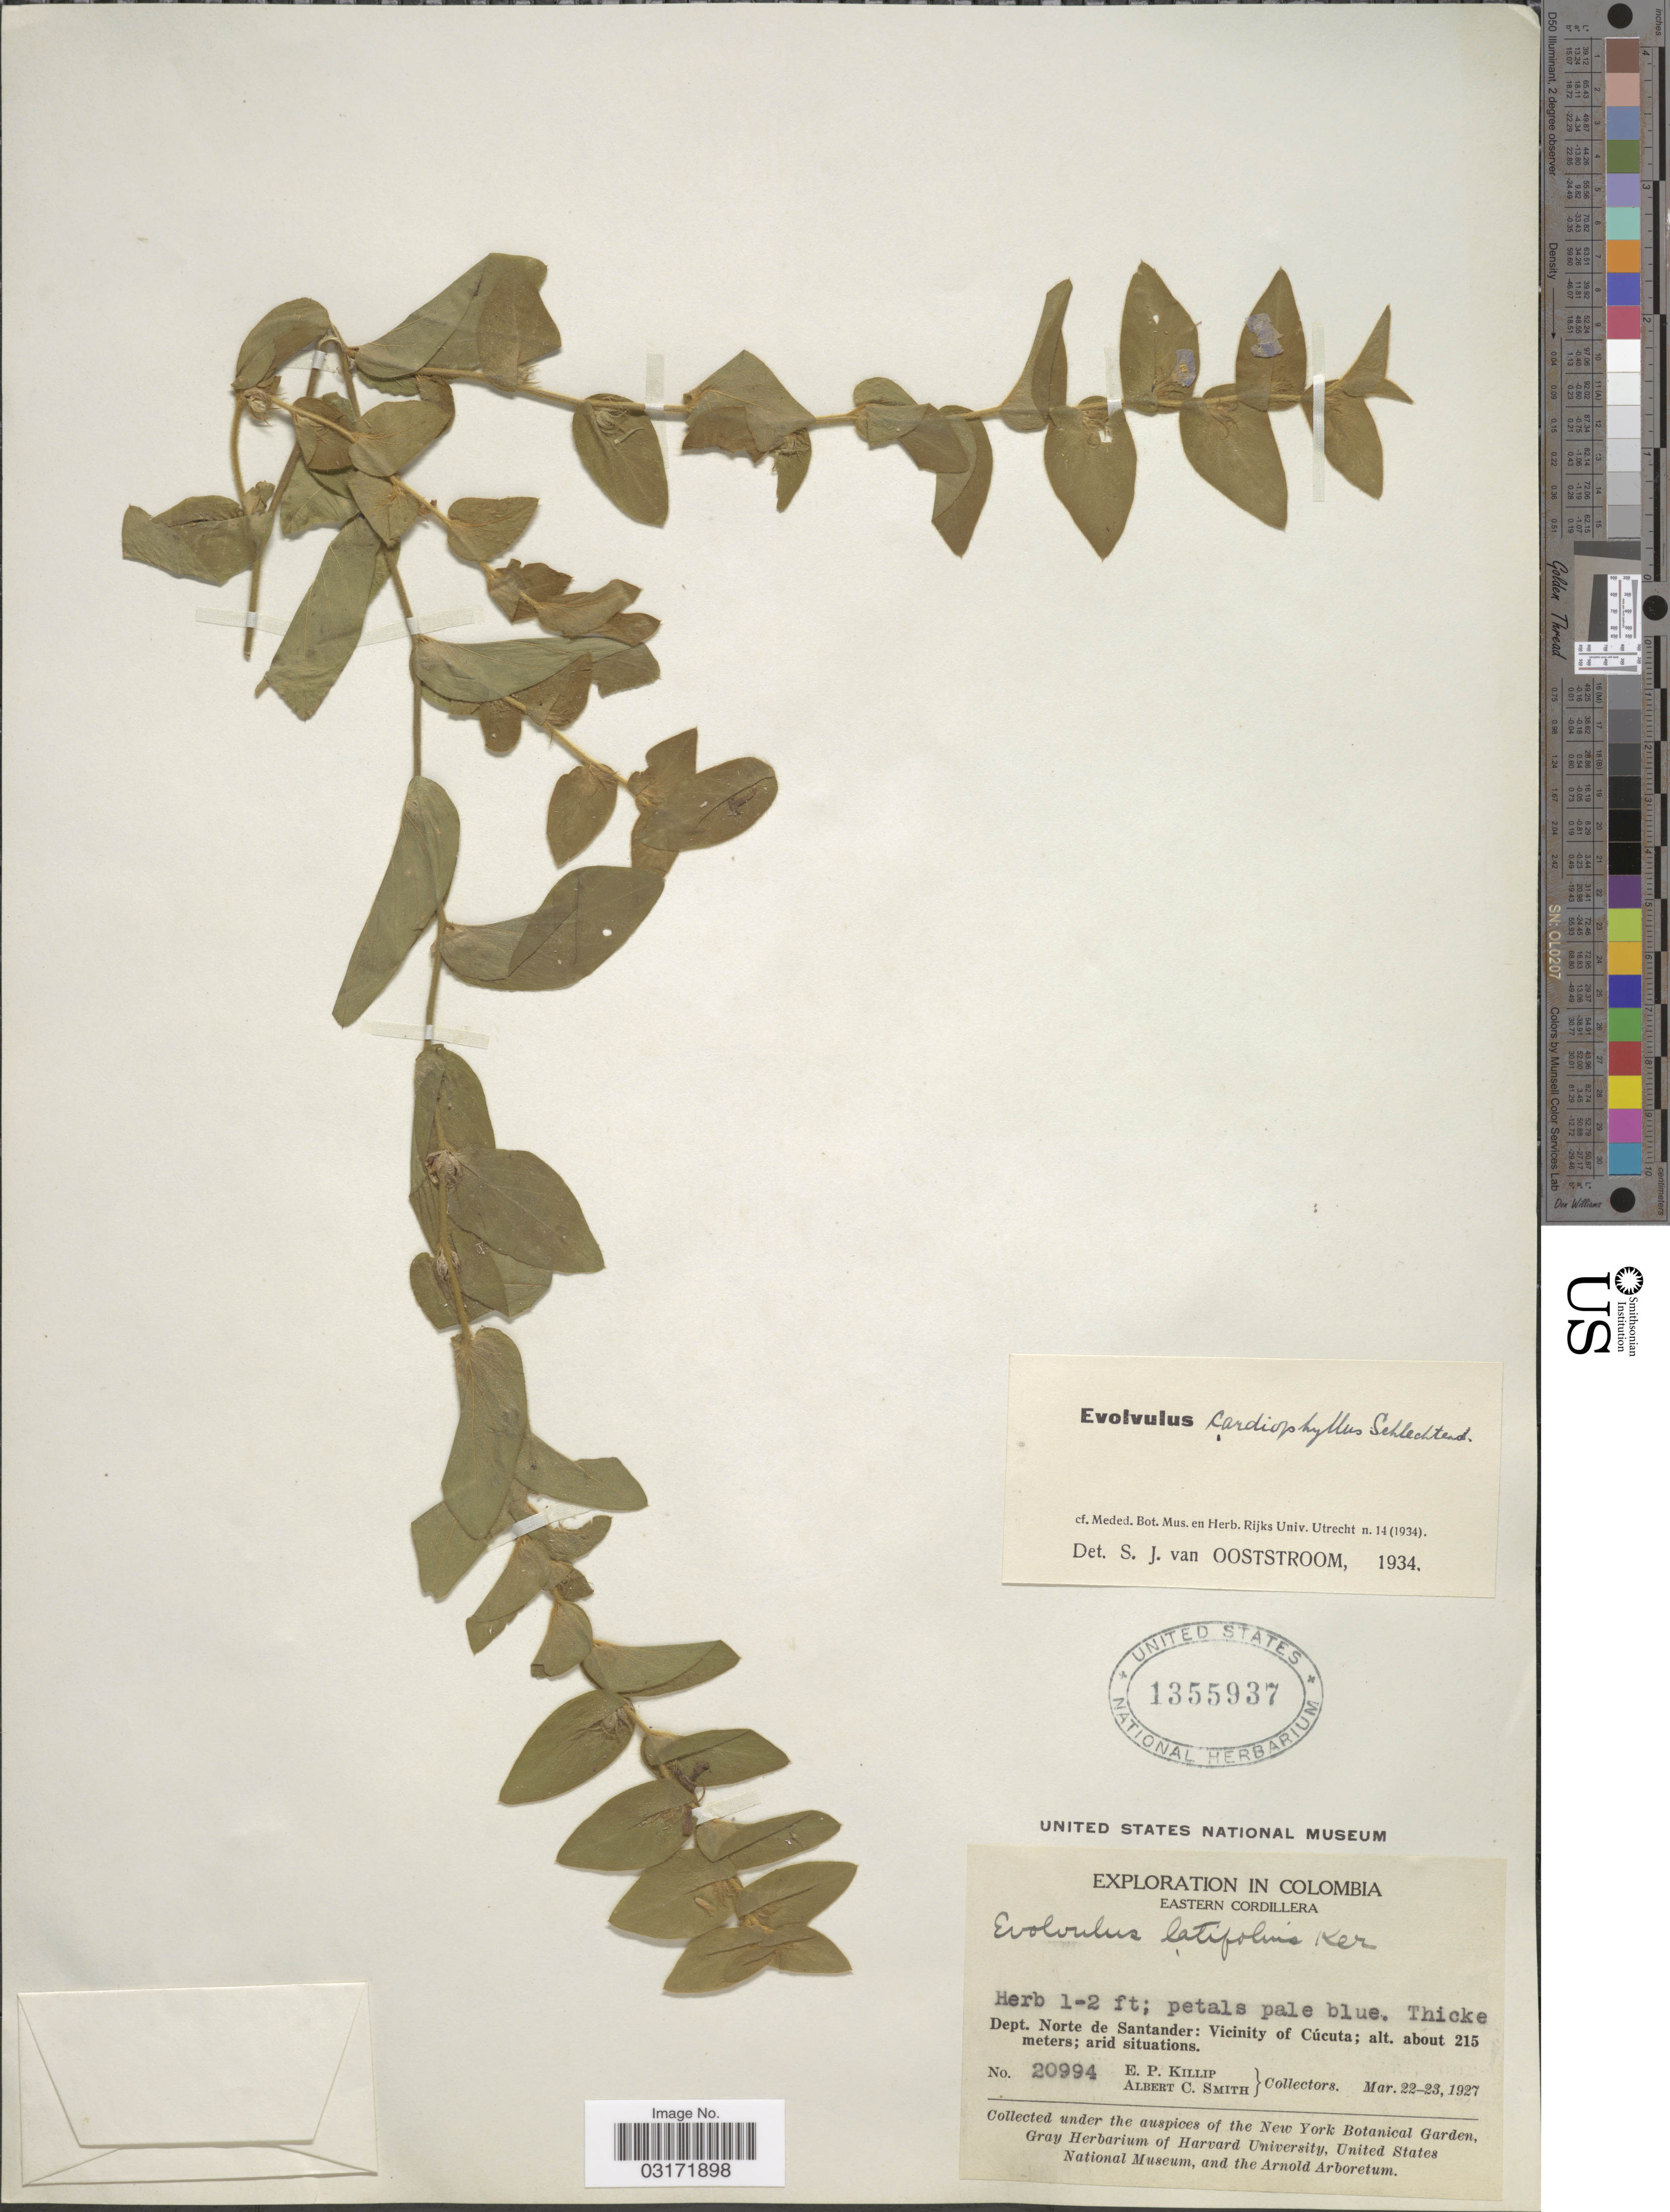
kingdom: Plantae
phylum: Tracheophyta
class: Magnoliopsida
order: Solanales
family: Convolvulaceae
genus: Evolvulus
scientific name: Evolvulus cardiophyllus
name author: Schltdl.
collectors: E. P. Killip & A. C. Smith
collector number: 20994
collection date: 1927-03-22/1927-03-23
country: Colombia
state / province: Norte de Santander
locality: Eastern Cordillera, Dept. Norte de Santander: Vicinity of Cúcuta.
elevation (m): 215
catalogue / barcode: US 1355937